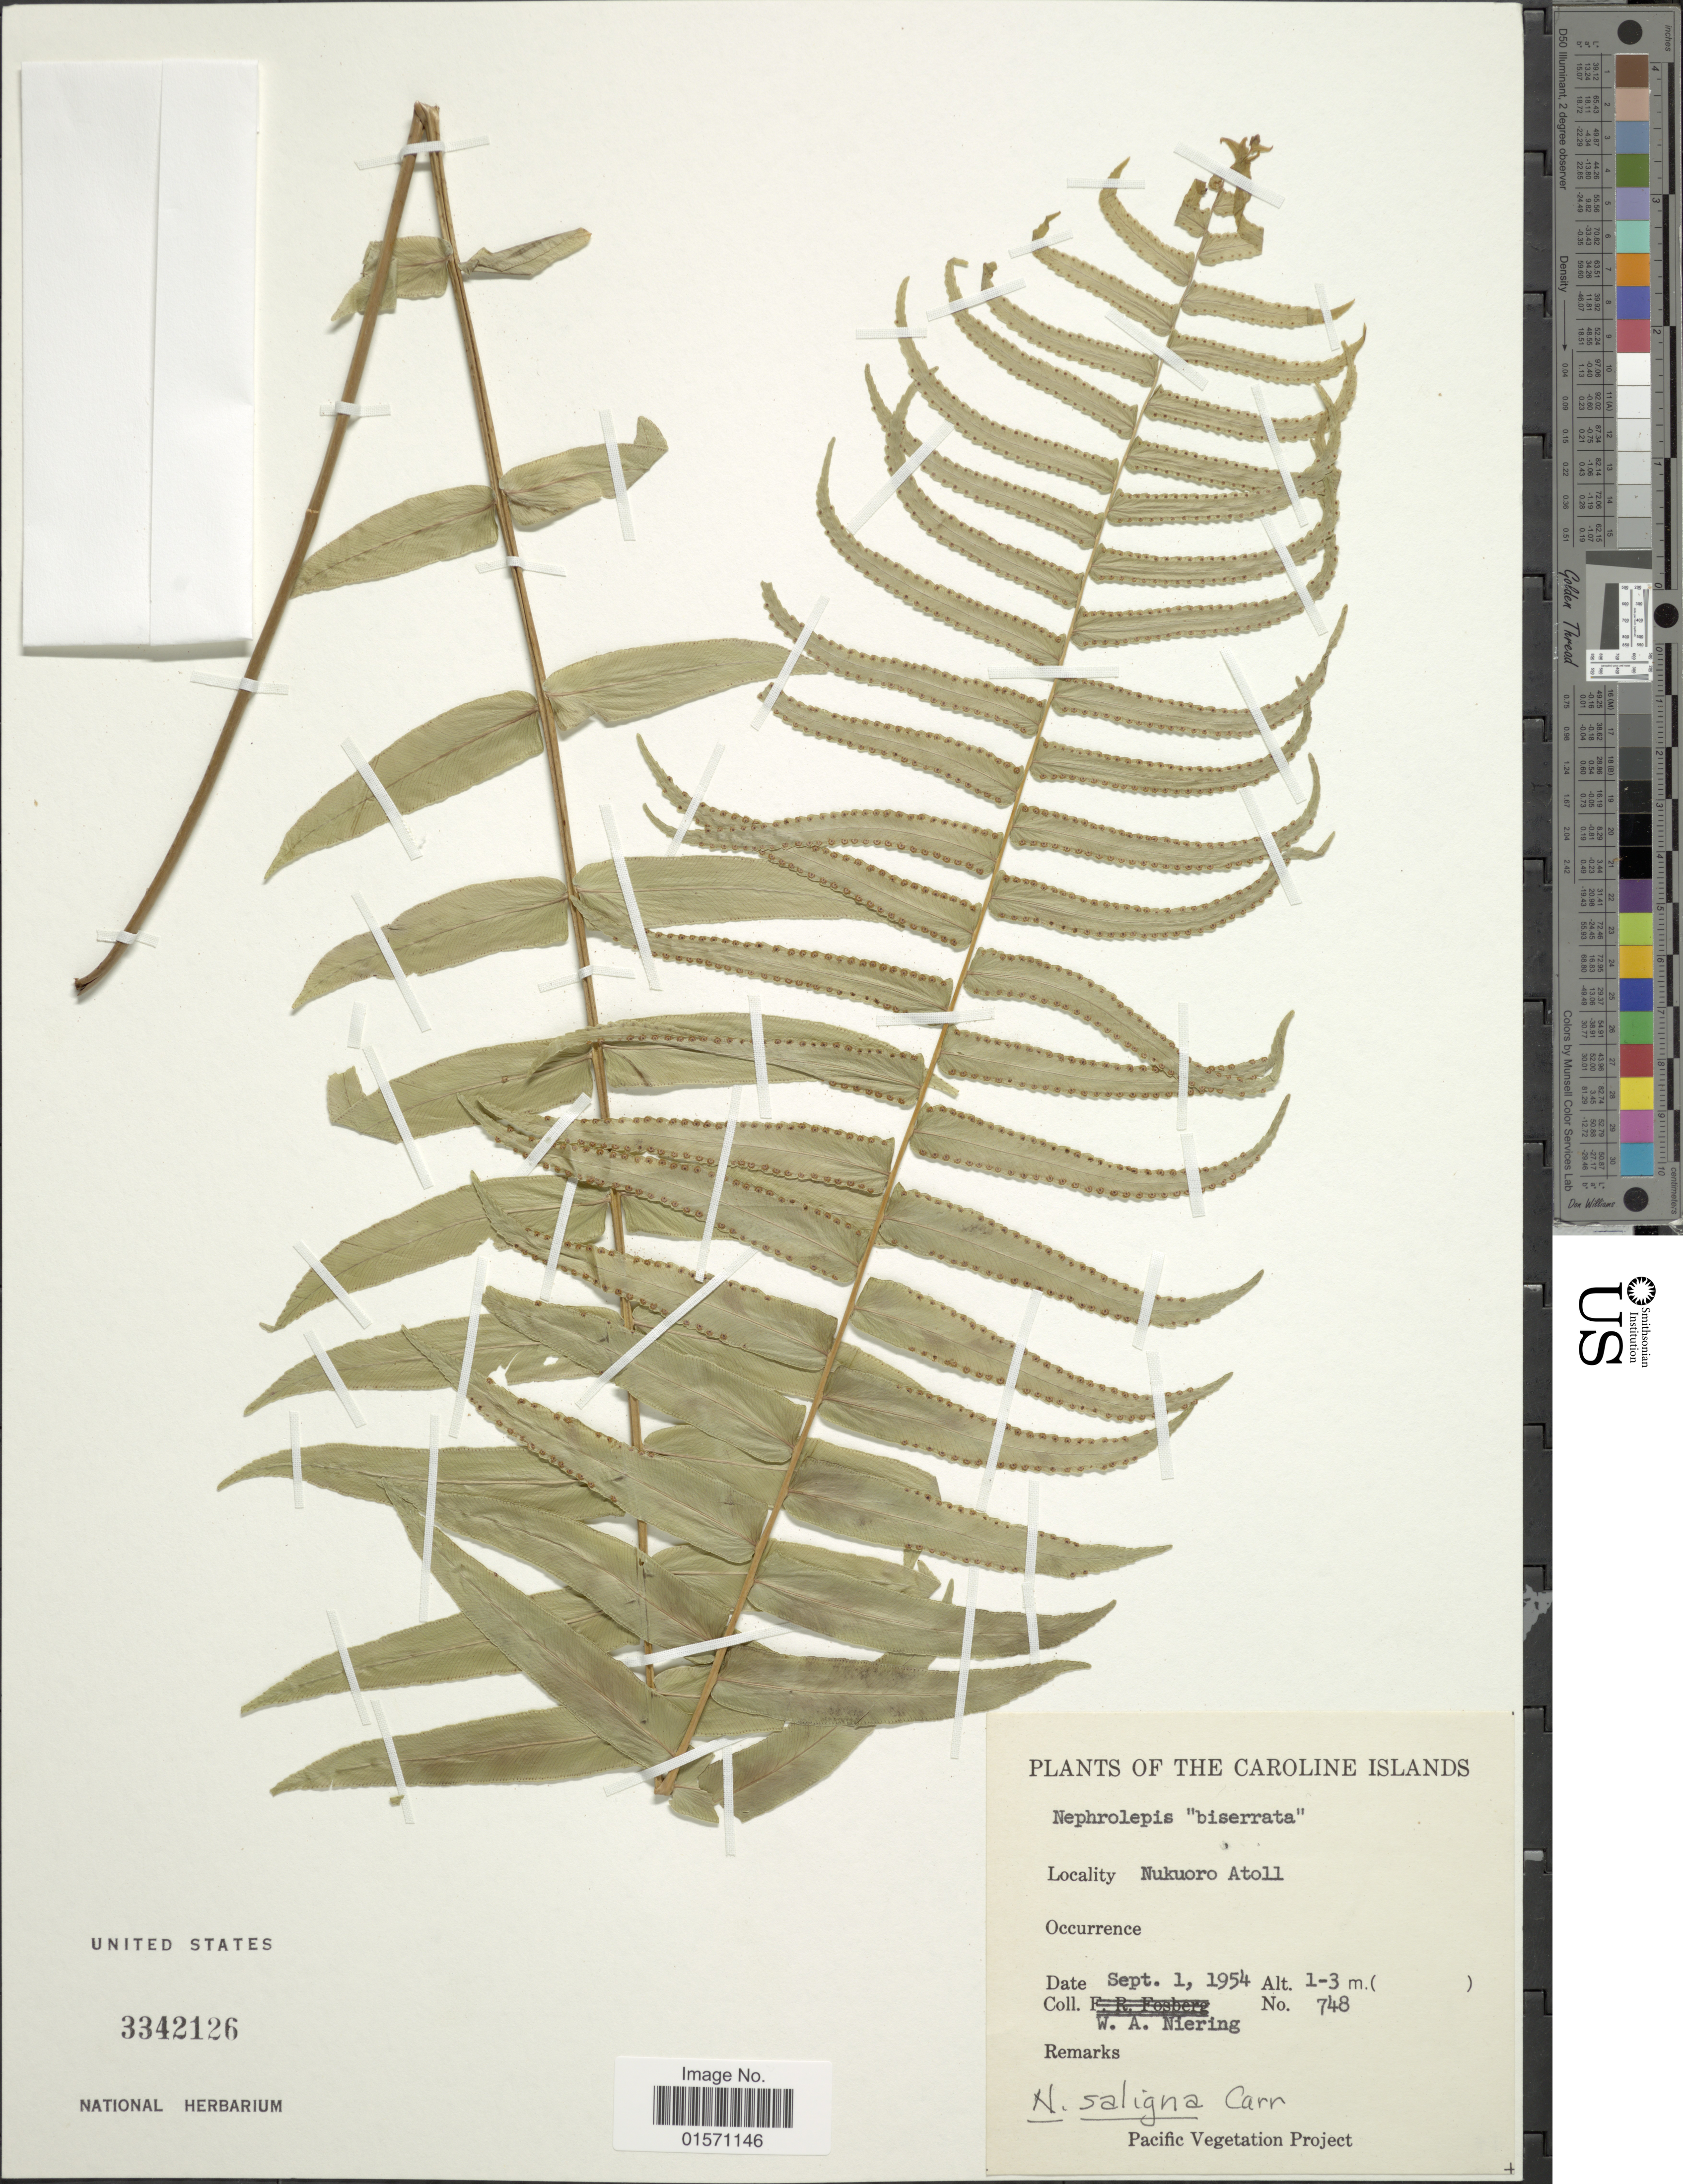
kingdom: Plantae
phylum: Tracheophyta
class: Polypodiopsida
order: Polypodiales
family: Nephrolepidaceae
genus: Nephrolepis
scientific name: Nephrolepis saligna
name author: Cav.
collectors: W. Niering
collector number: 748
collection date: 1954-09-01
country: Micronesia, Federated States of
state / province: Pohnpei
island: Nukuoro Atoll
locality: Caroline Islands. Nukuoro Atoll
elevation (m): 1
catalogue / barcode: US 3342126